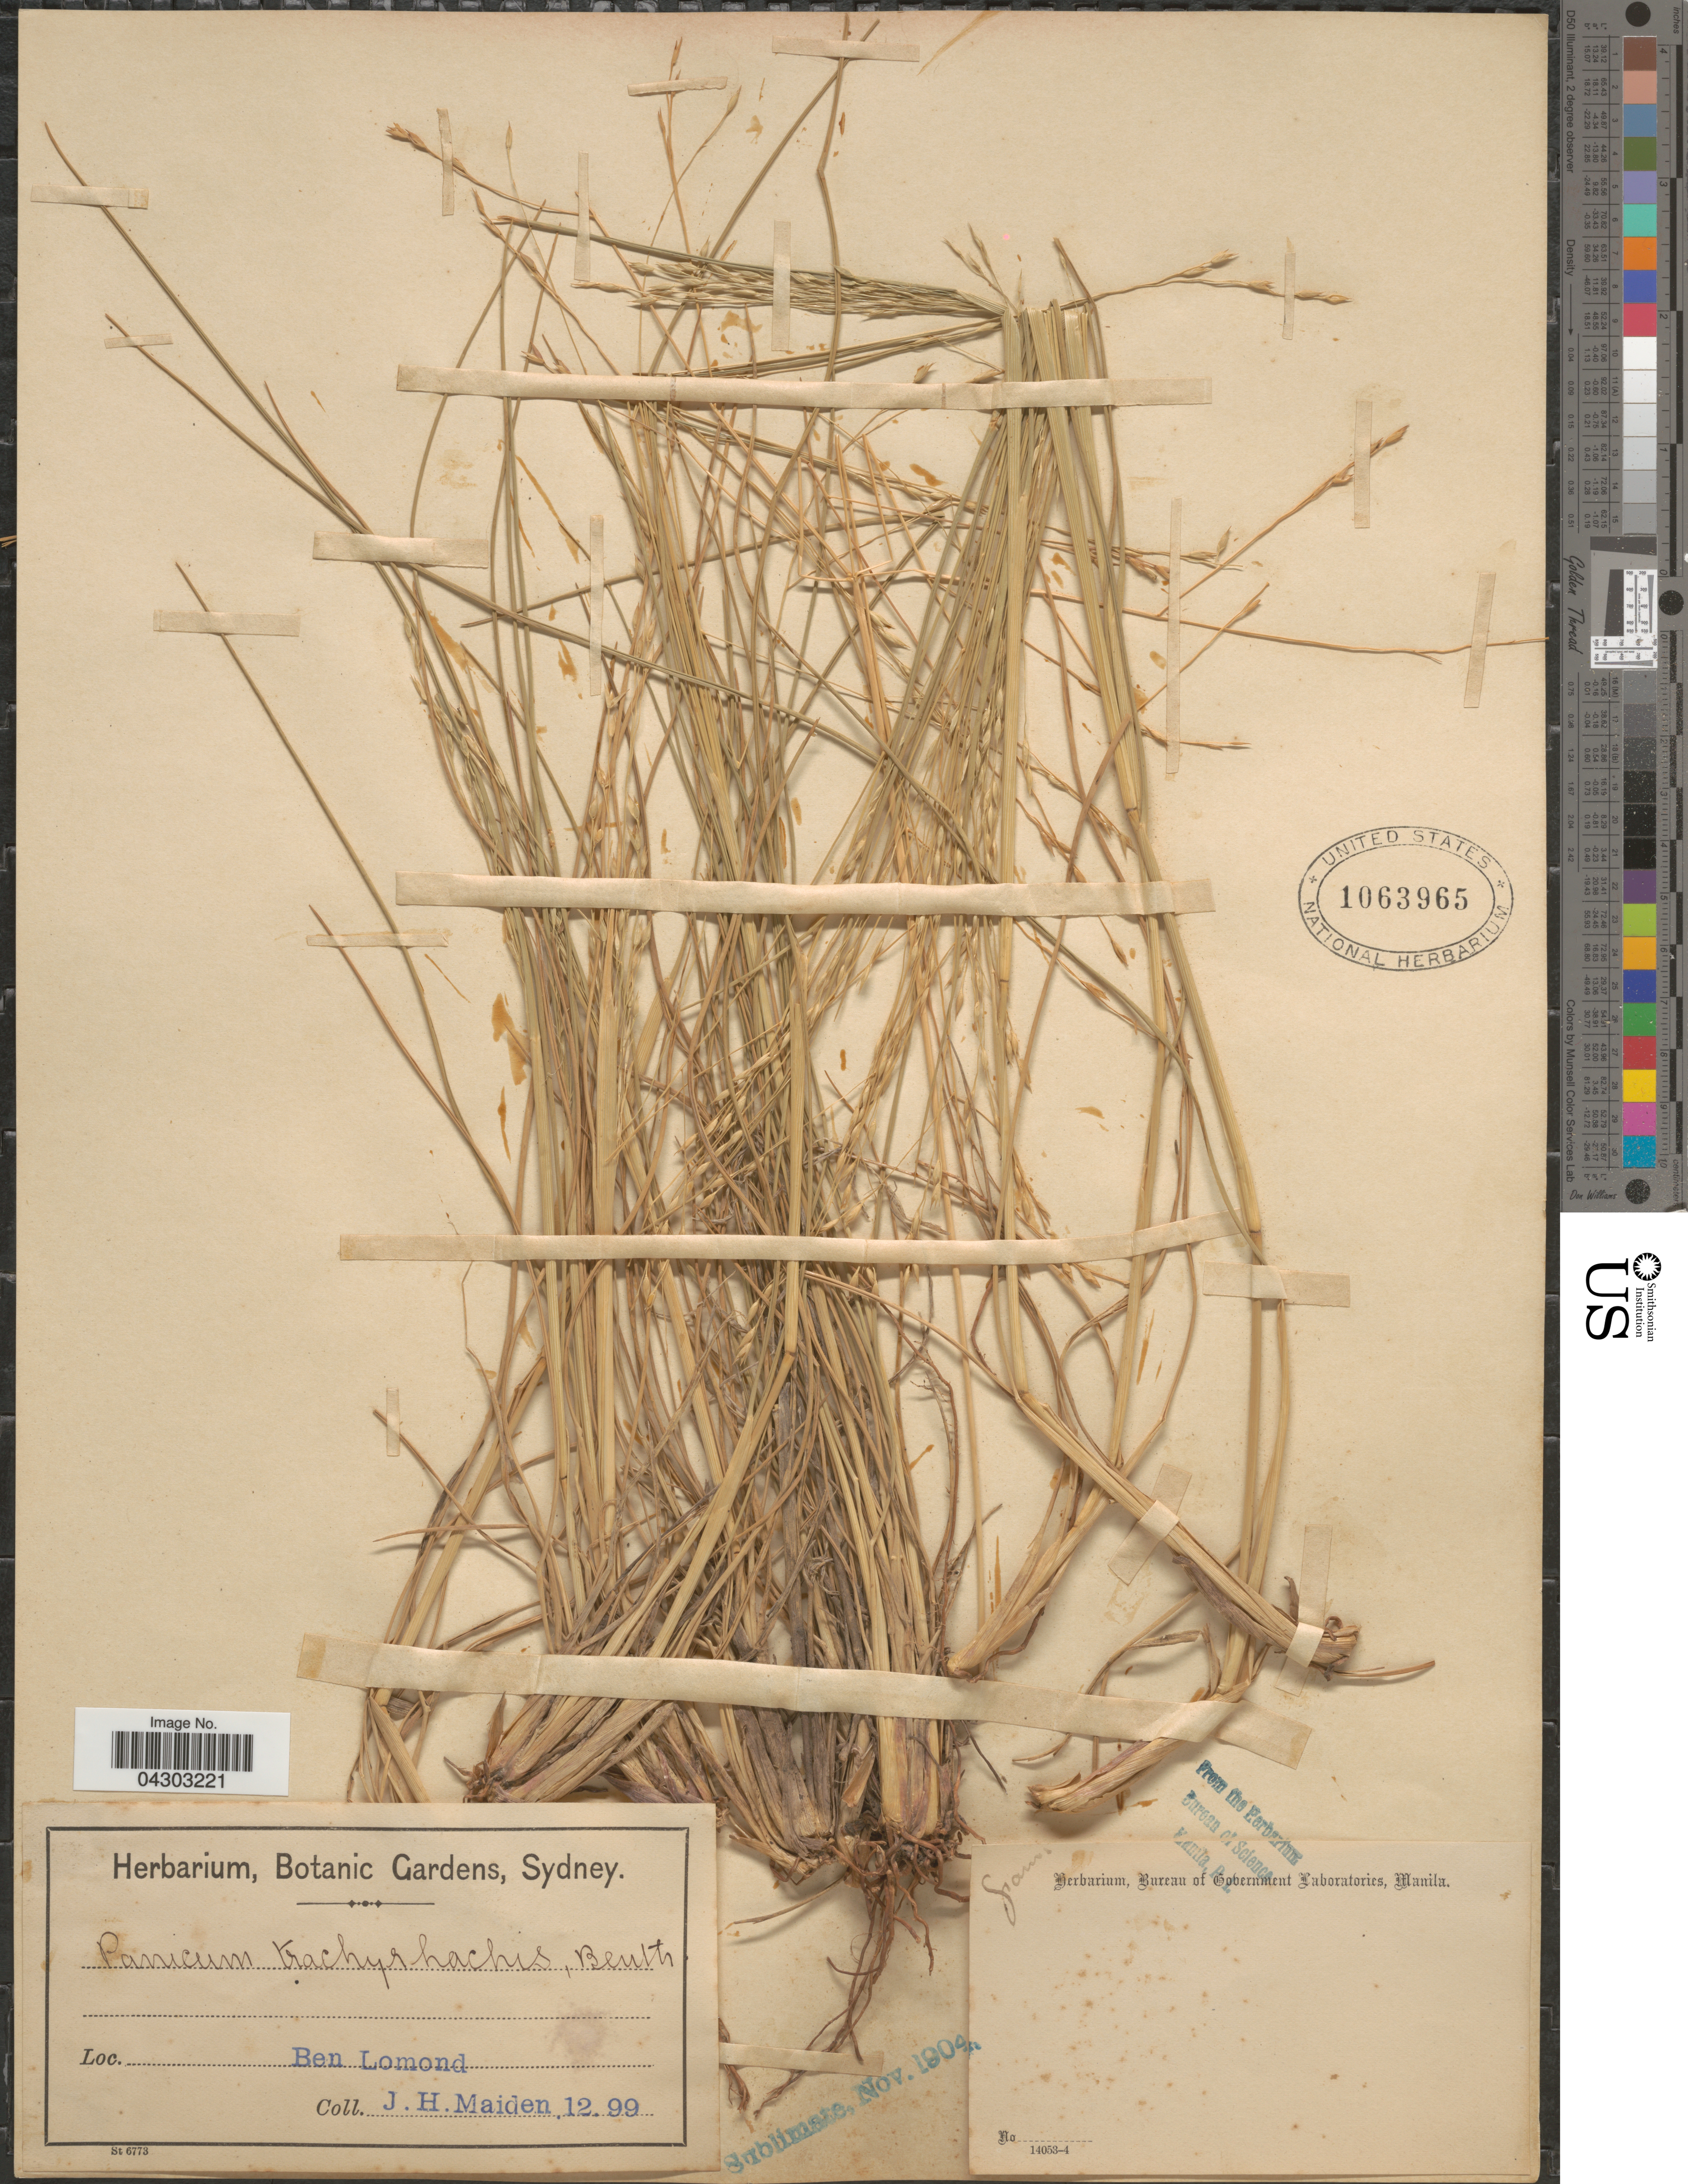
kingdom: Plantae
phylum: Tracheophyta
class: Liliopsida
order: Poales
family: Poaceae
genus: Panicum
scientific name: Panicum trachyrhachis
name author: Benth.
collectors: J. Maiden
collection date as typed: Transcribed d/m/y: /12/99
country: Australia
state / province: Tasmania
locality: Ben Lomond.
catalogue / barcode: US 1063965